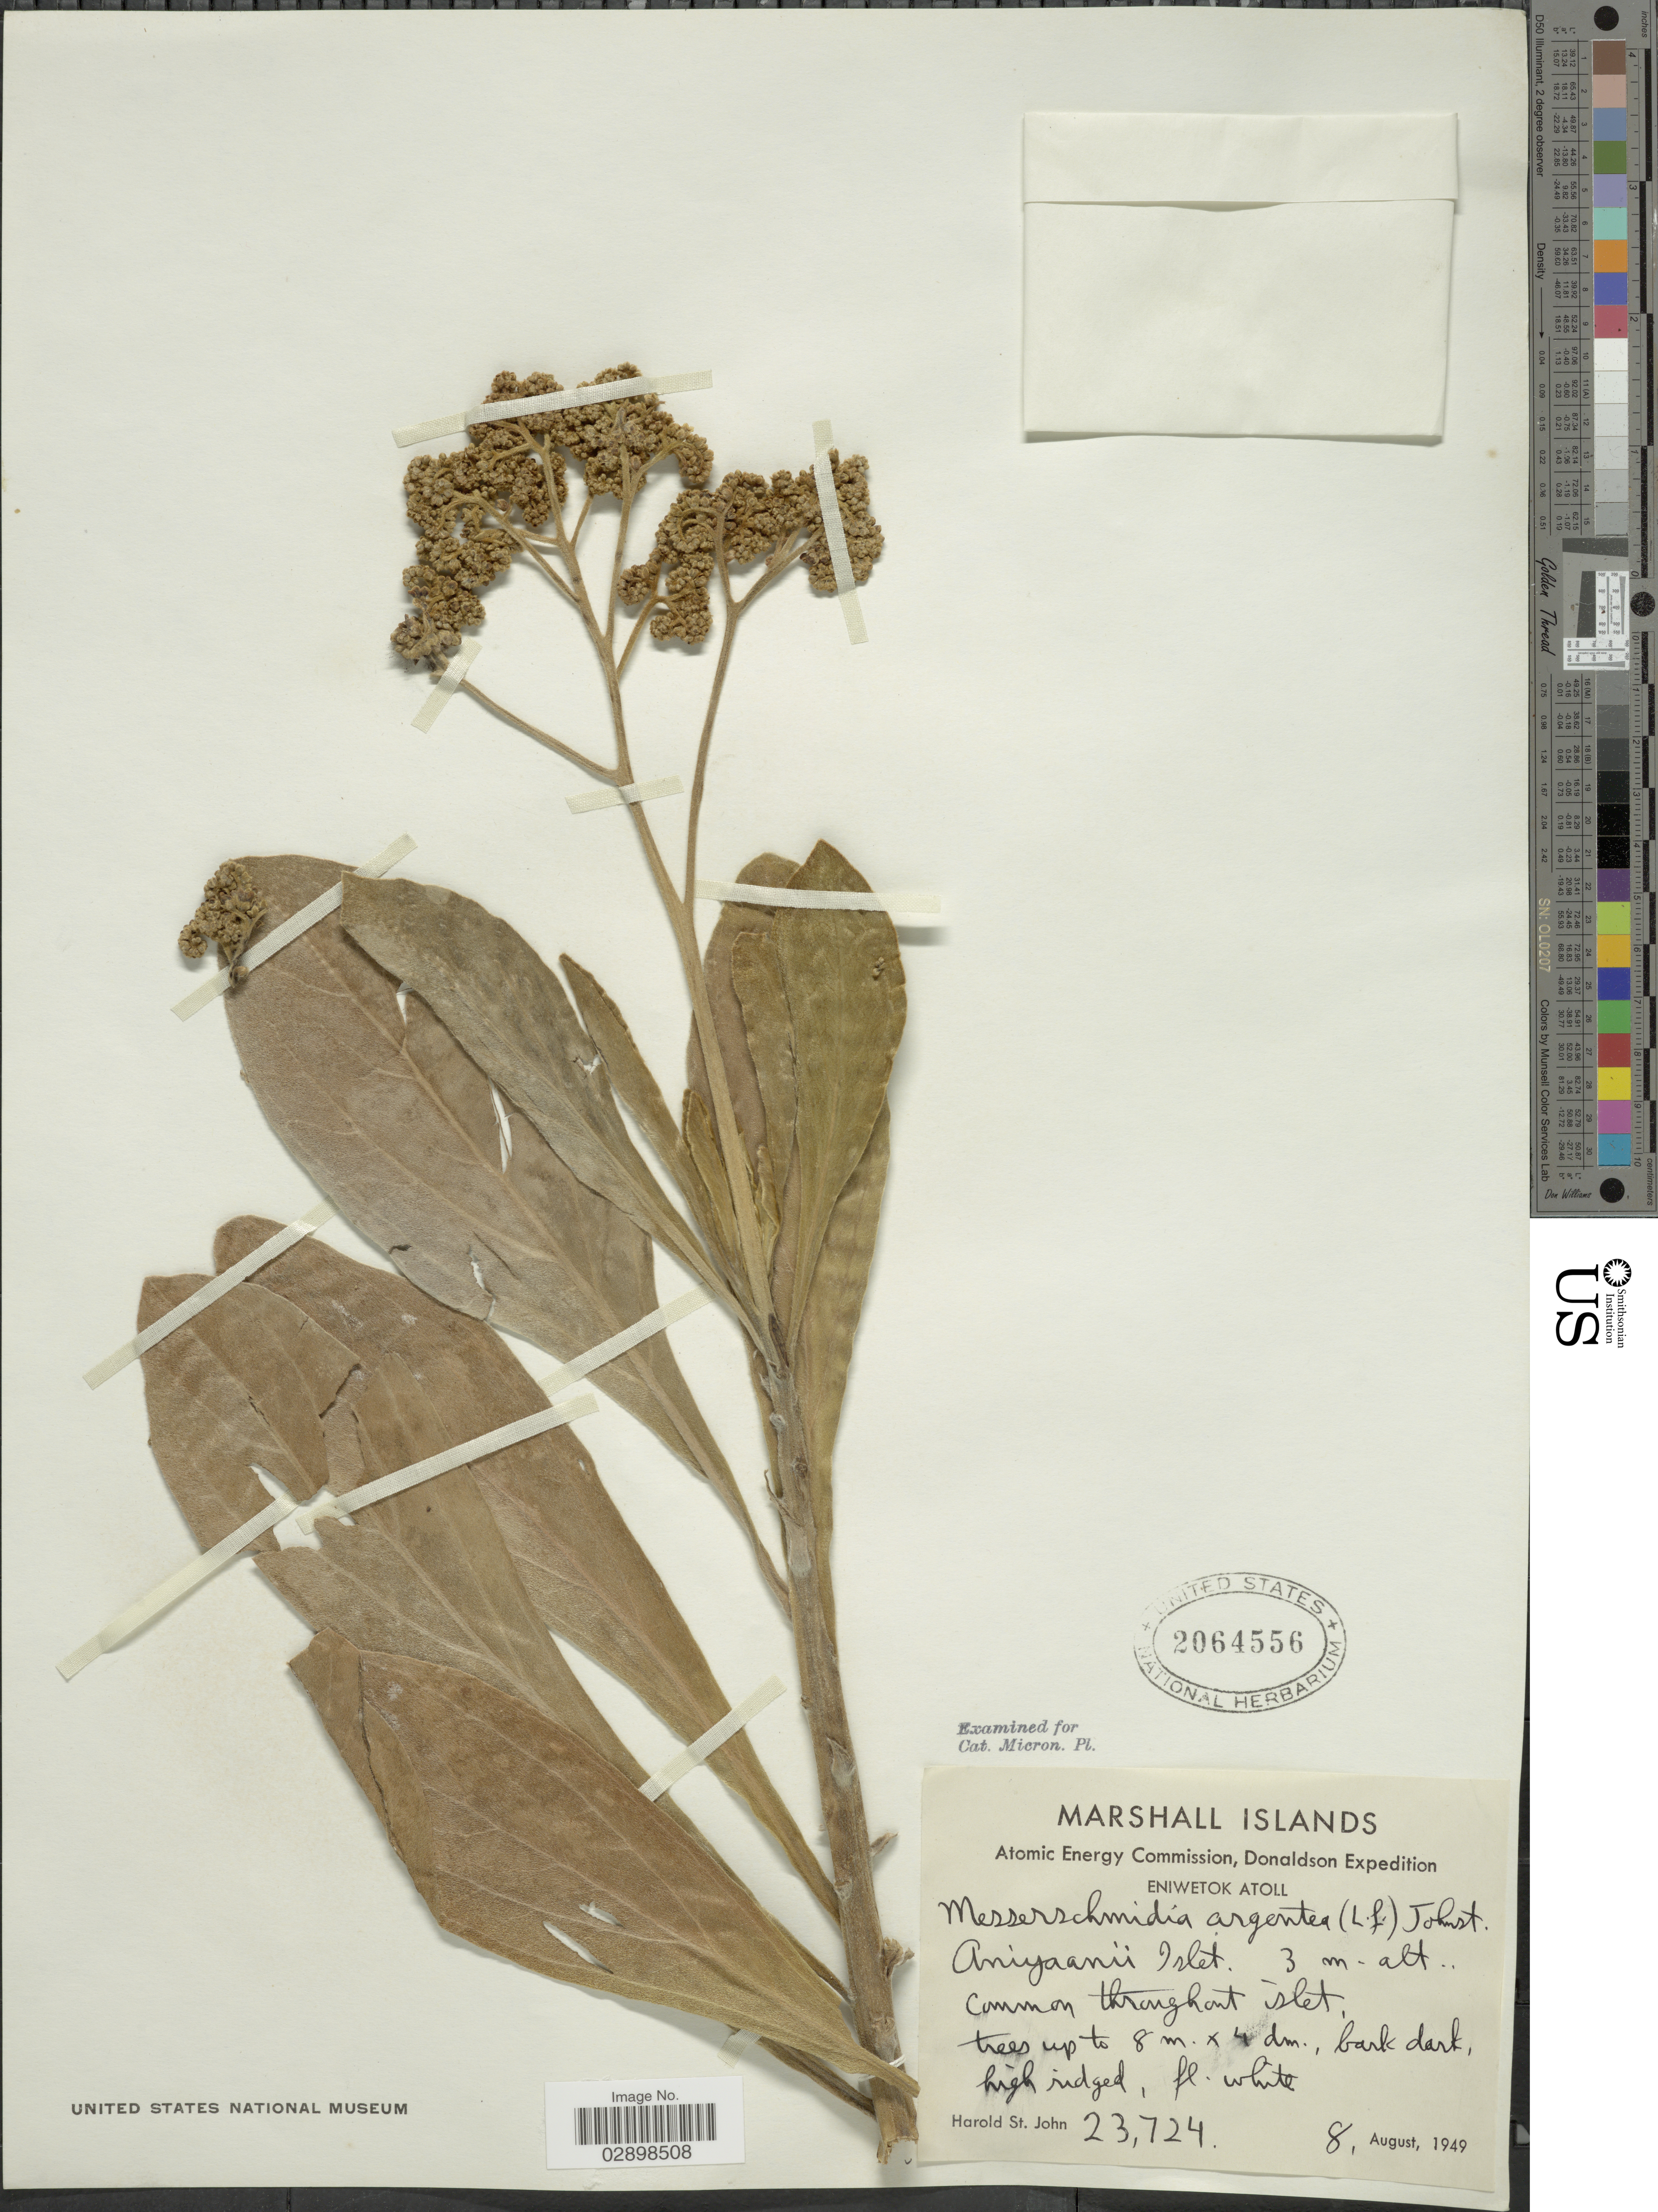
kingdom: Plantae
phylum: Tracheophyta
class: Magnoliopsida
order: Boraginales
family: Heliotropiaceae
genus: Heliotropium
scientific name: Heliotropium arboreum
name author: (Blanco) Mabberley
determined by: Wagner, W. L., (BOT), Smithsonian Institution - National Museum of Natural History (UNITED STATES)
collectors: H. St. John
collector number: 23724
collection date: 1949-08-08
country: Marshall Islands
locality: Eniwetok Atoll. Aniyaanii Islet.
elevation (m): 3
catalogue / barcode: US 2064556